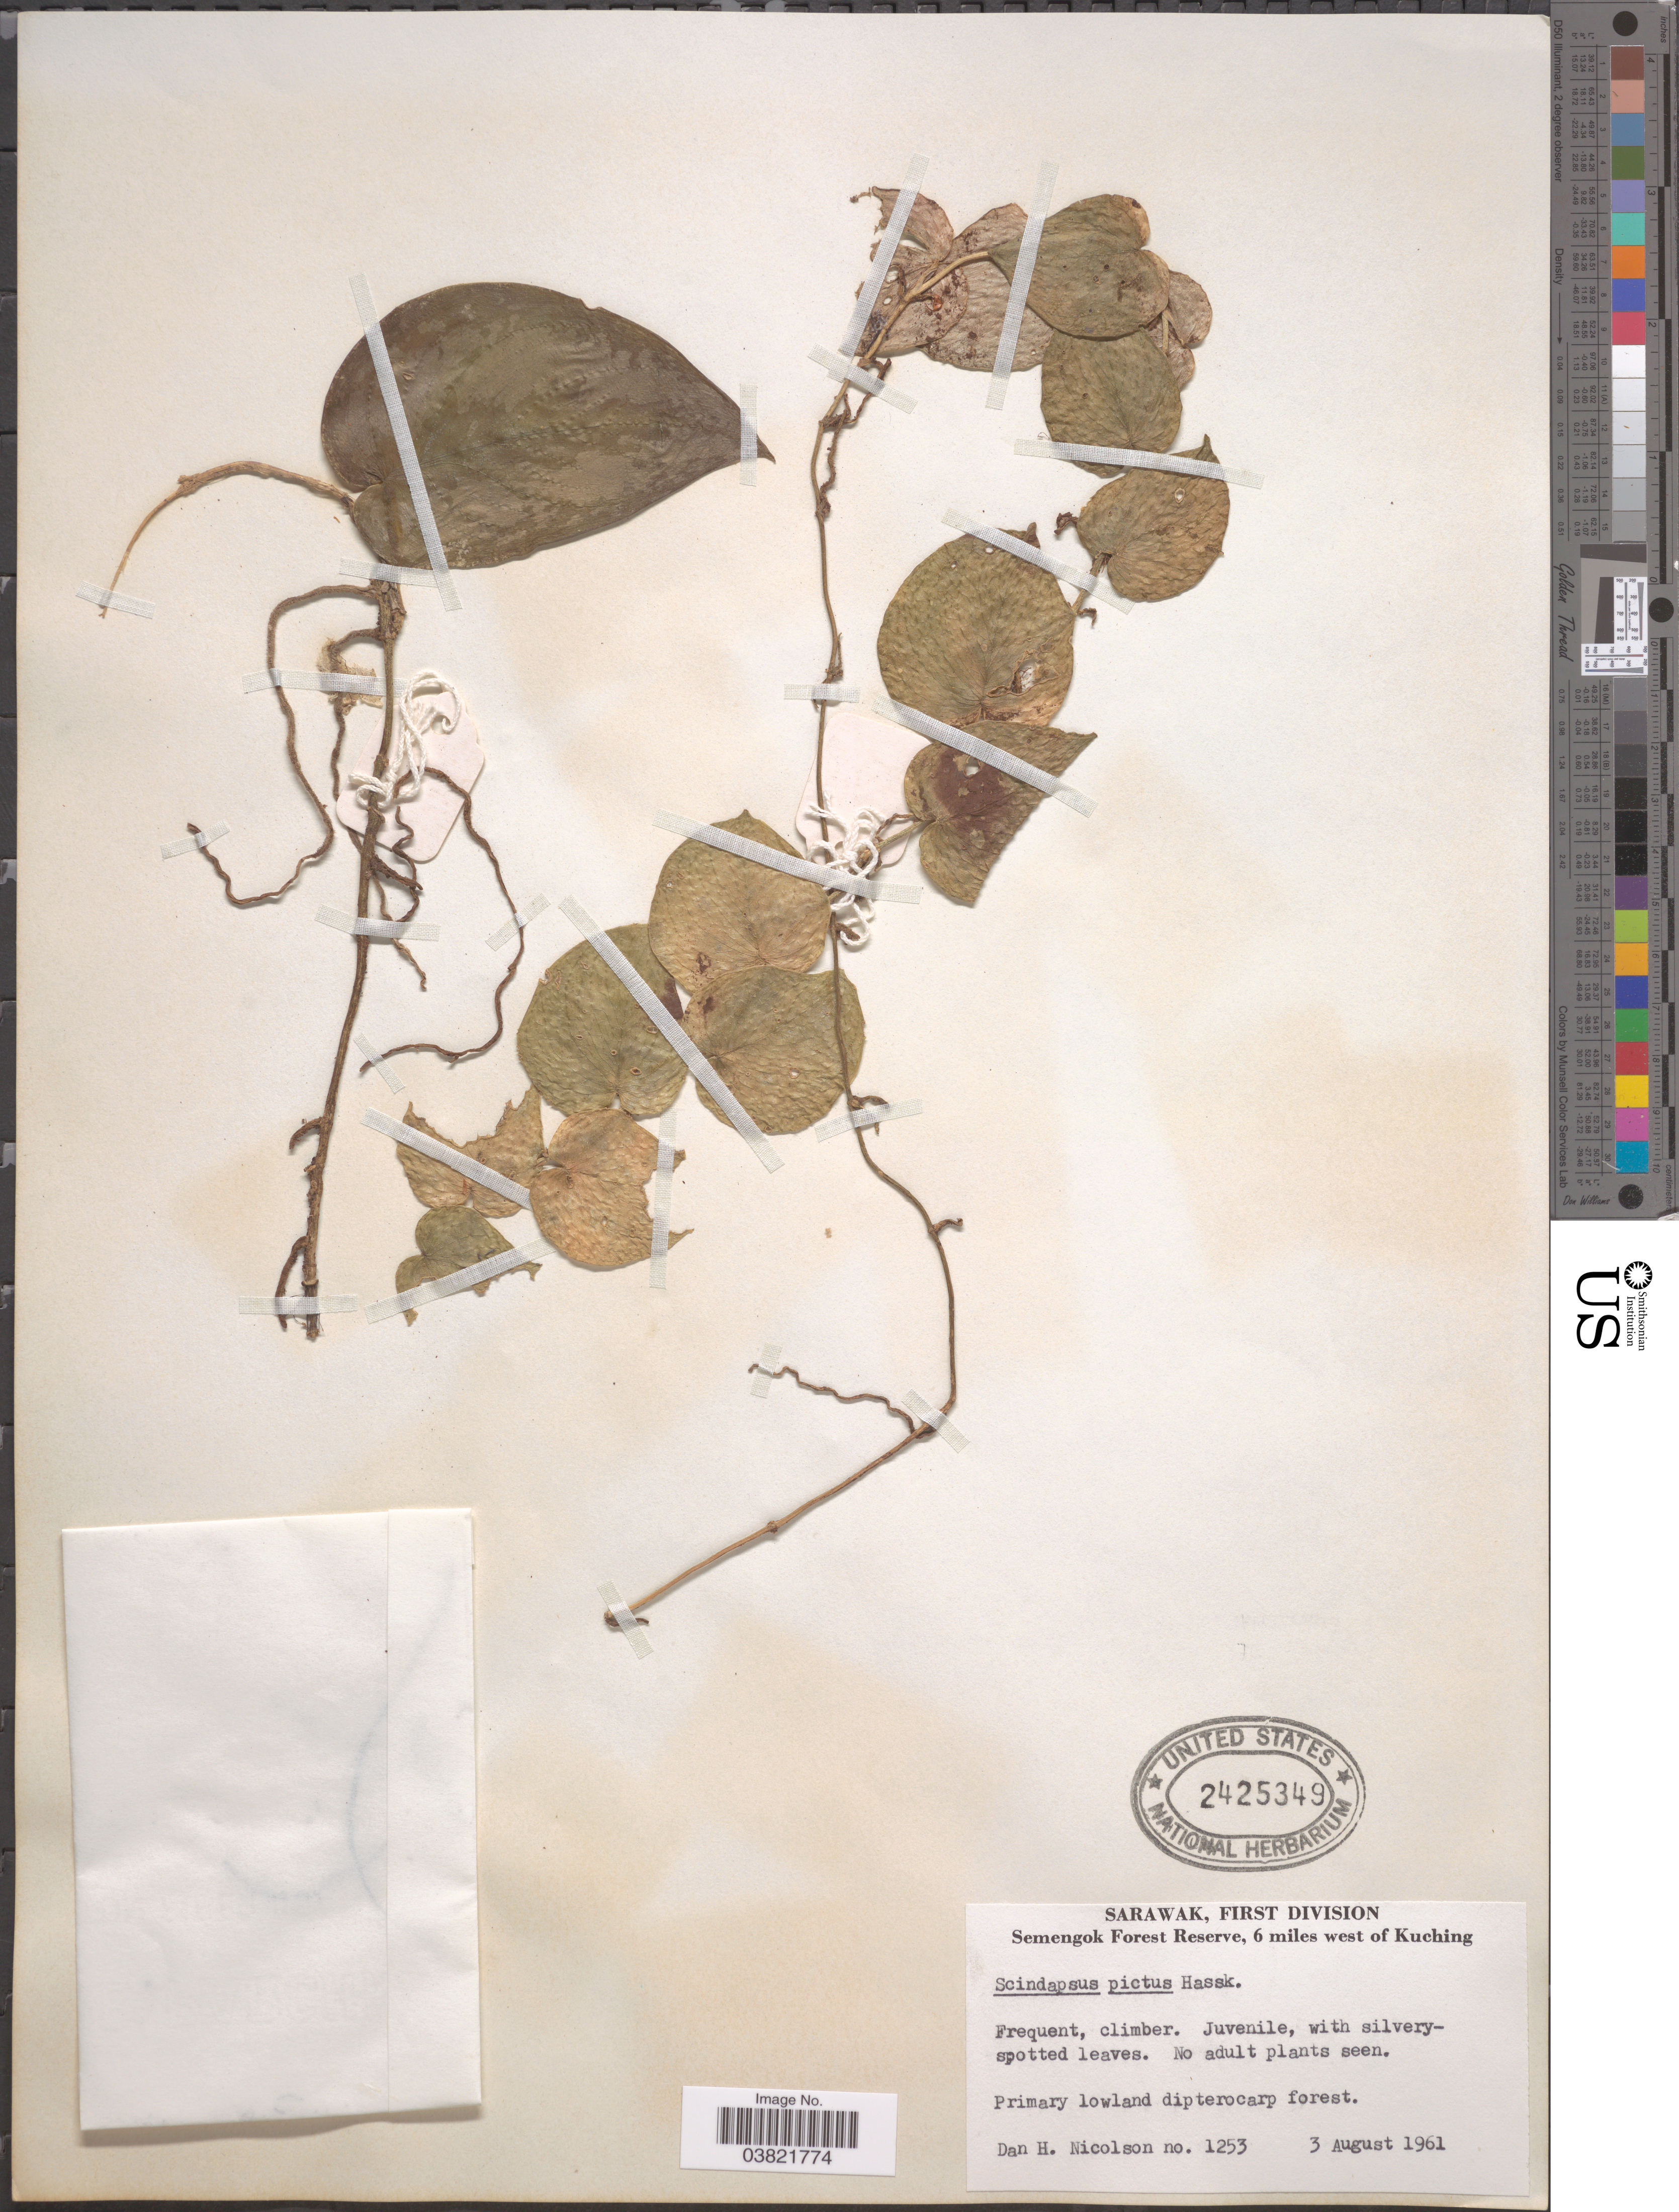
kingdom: Plantae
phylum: Tracheophyta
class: Liliopsida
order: Alismatales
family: Araceae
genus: Scindapsus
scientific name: Scindapsus pictus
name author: Hassk.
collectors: D. H. Nicolson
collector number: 1253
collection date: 1961-08-03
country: Malaysia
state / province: Sarawak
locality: First Division. Semengok Forest Reserve, 6 miles west of Kuching.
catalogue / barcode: US 2425349